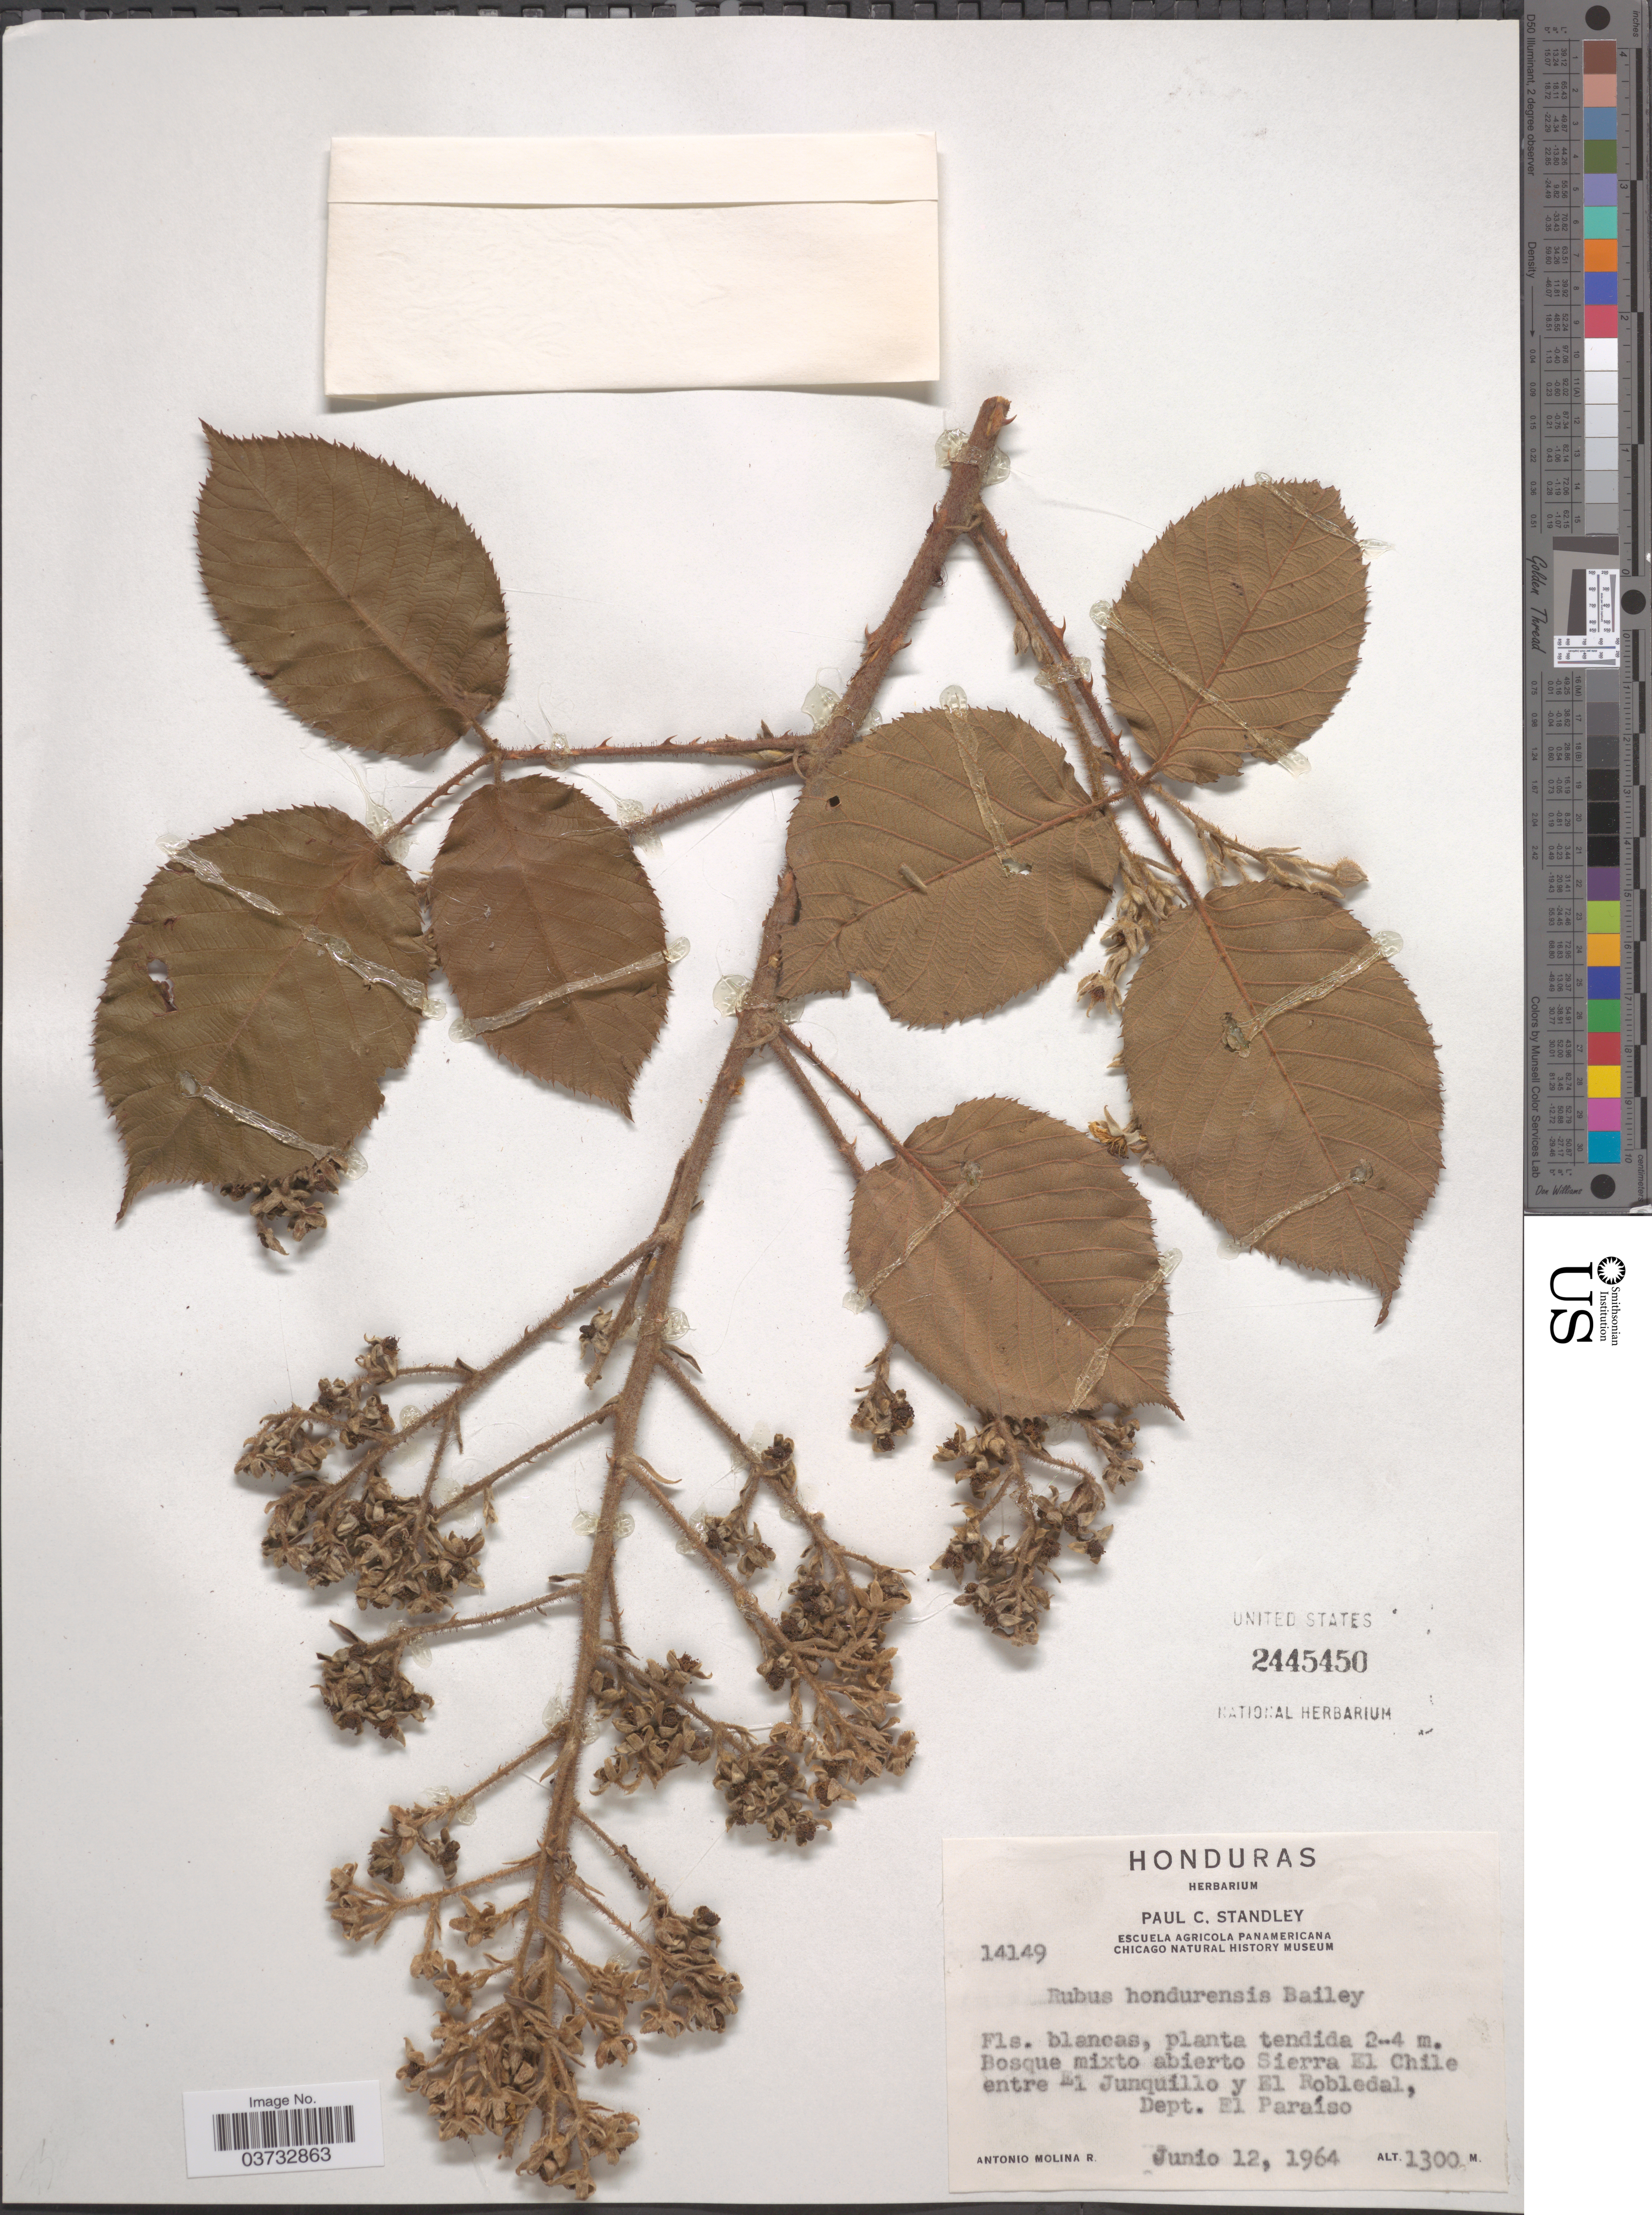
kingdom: Plantae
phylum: Tracheophyta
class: Magnoliopsida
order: Rosales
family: Rosaceae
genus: Rubus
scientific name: Rubus hondurensis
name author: L.H. Bailey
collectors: A. Molina R.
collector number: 14149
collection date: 1964-06-12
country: Honduras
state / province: El Paraiso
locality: Bosque mixto abierto Sierra El Chile entre El Junquillo y El Robledal, Dept. El Paraíso.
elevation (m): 1300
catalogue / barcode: US 2445450